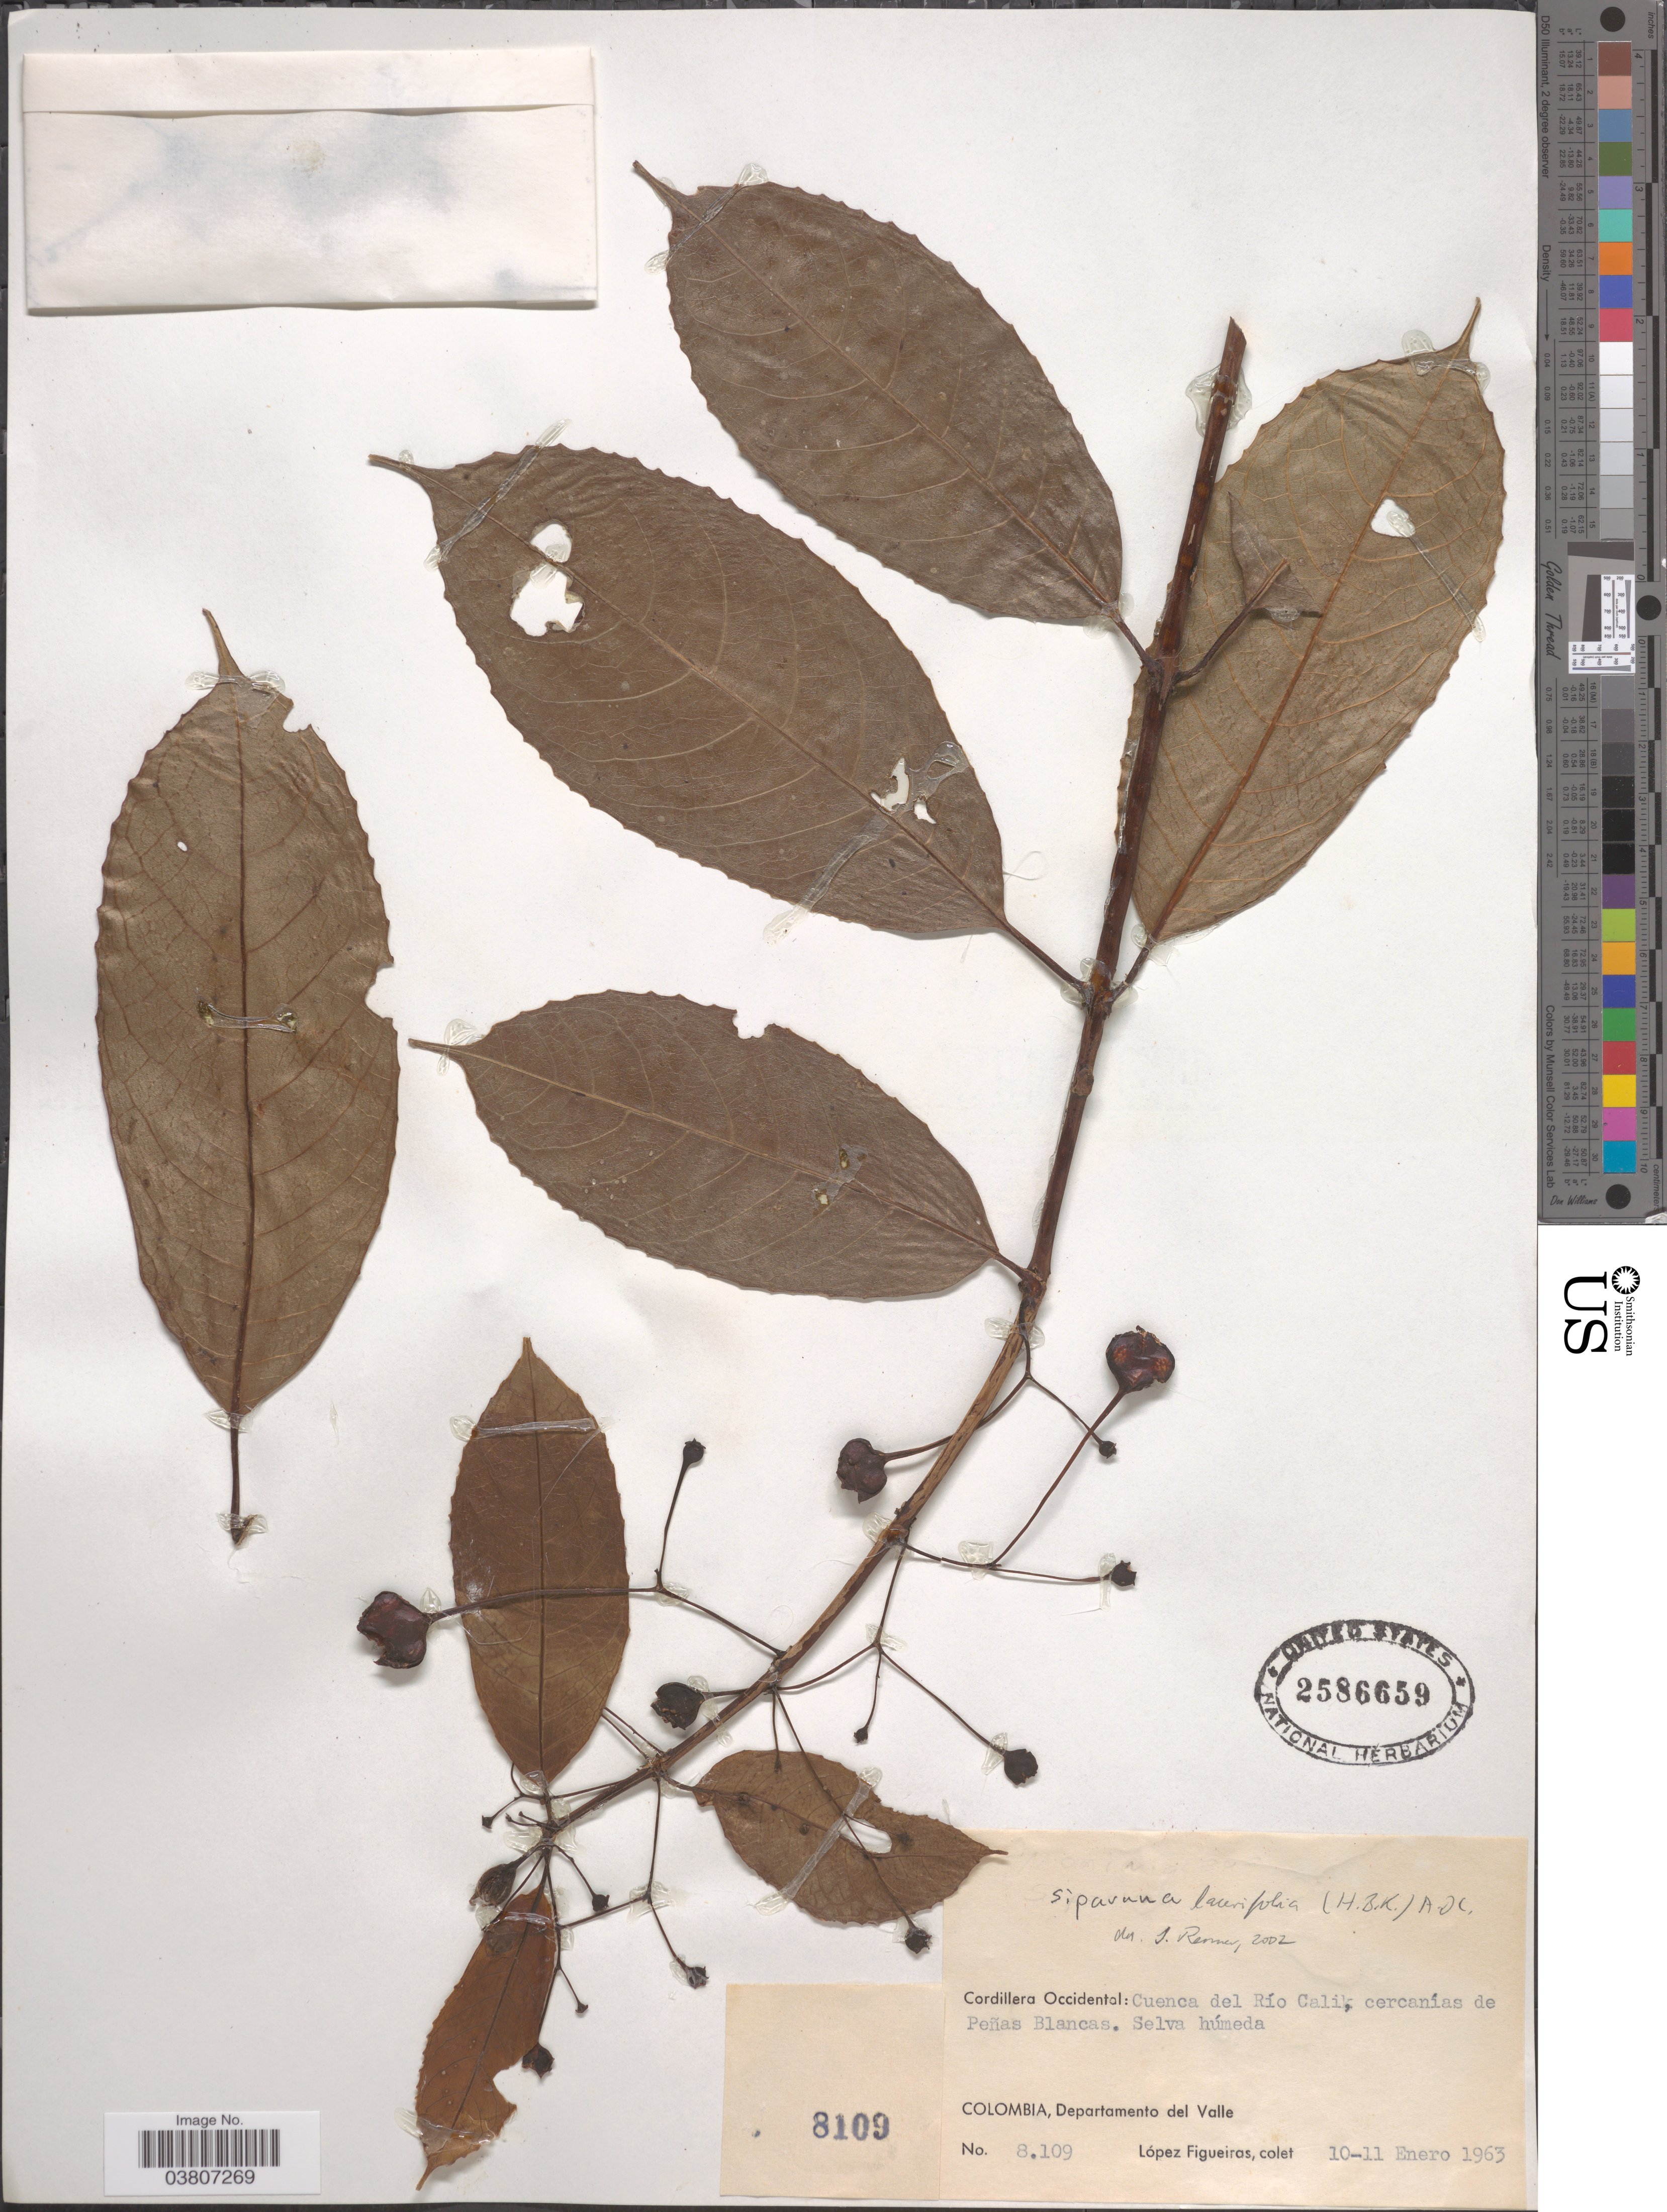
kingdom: Plantae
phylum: Tracheophyta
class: Magnoliopsida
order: Laurales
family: Siparunaceae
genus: Siparuna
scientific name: Siparuna laurifolia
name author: (Kunth) A. DC.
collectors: M. López Figueiras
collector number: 8109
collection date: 1963-01-10/1963-01-11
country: Colombia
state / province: Valle del Cauca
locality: Cordillera Occidental: Cuenca del Río Cali, cercanías de Peñas Blancas. Departamento del Valle.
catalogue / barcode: US 2586659